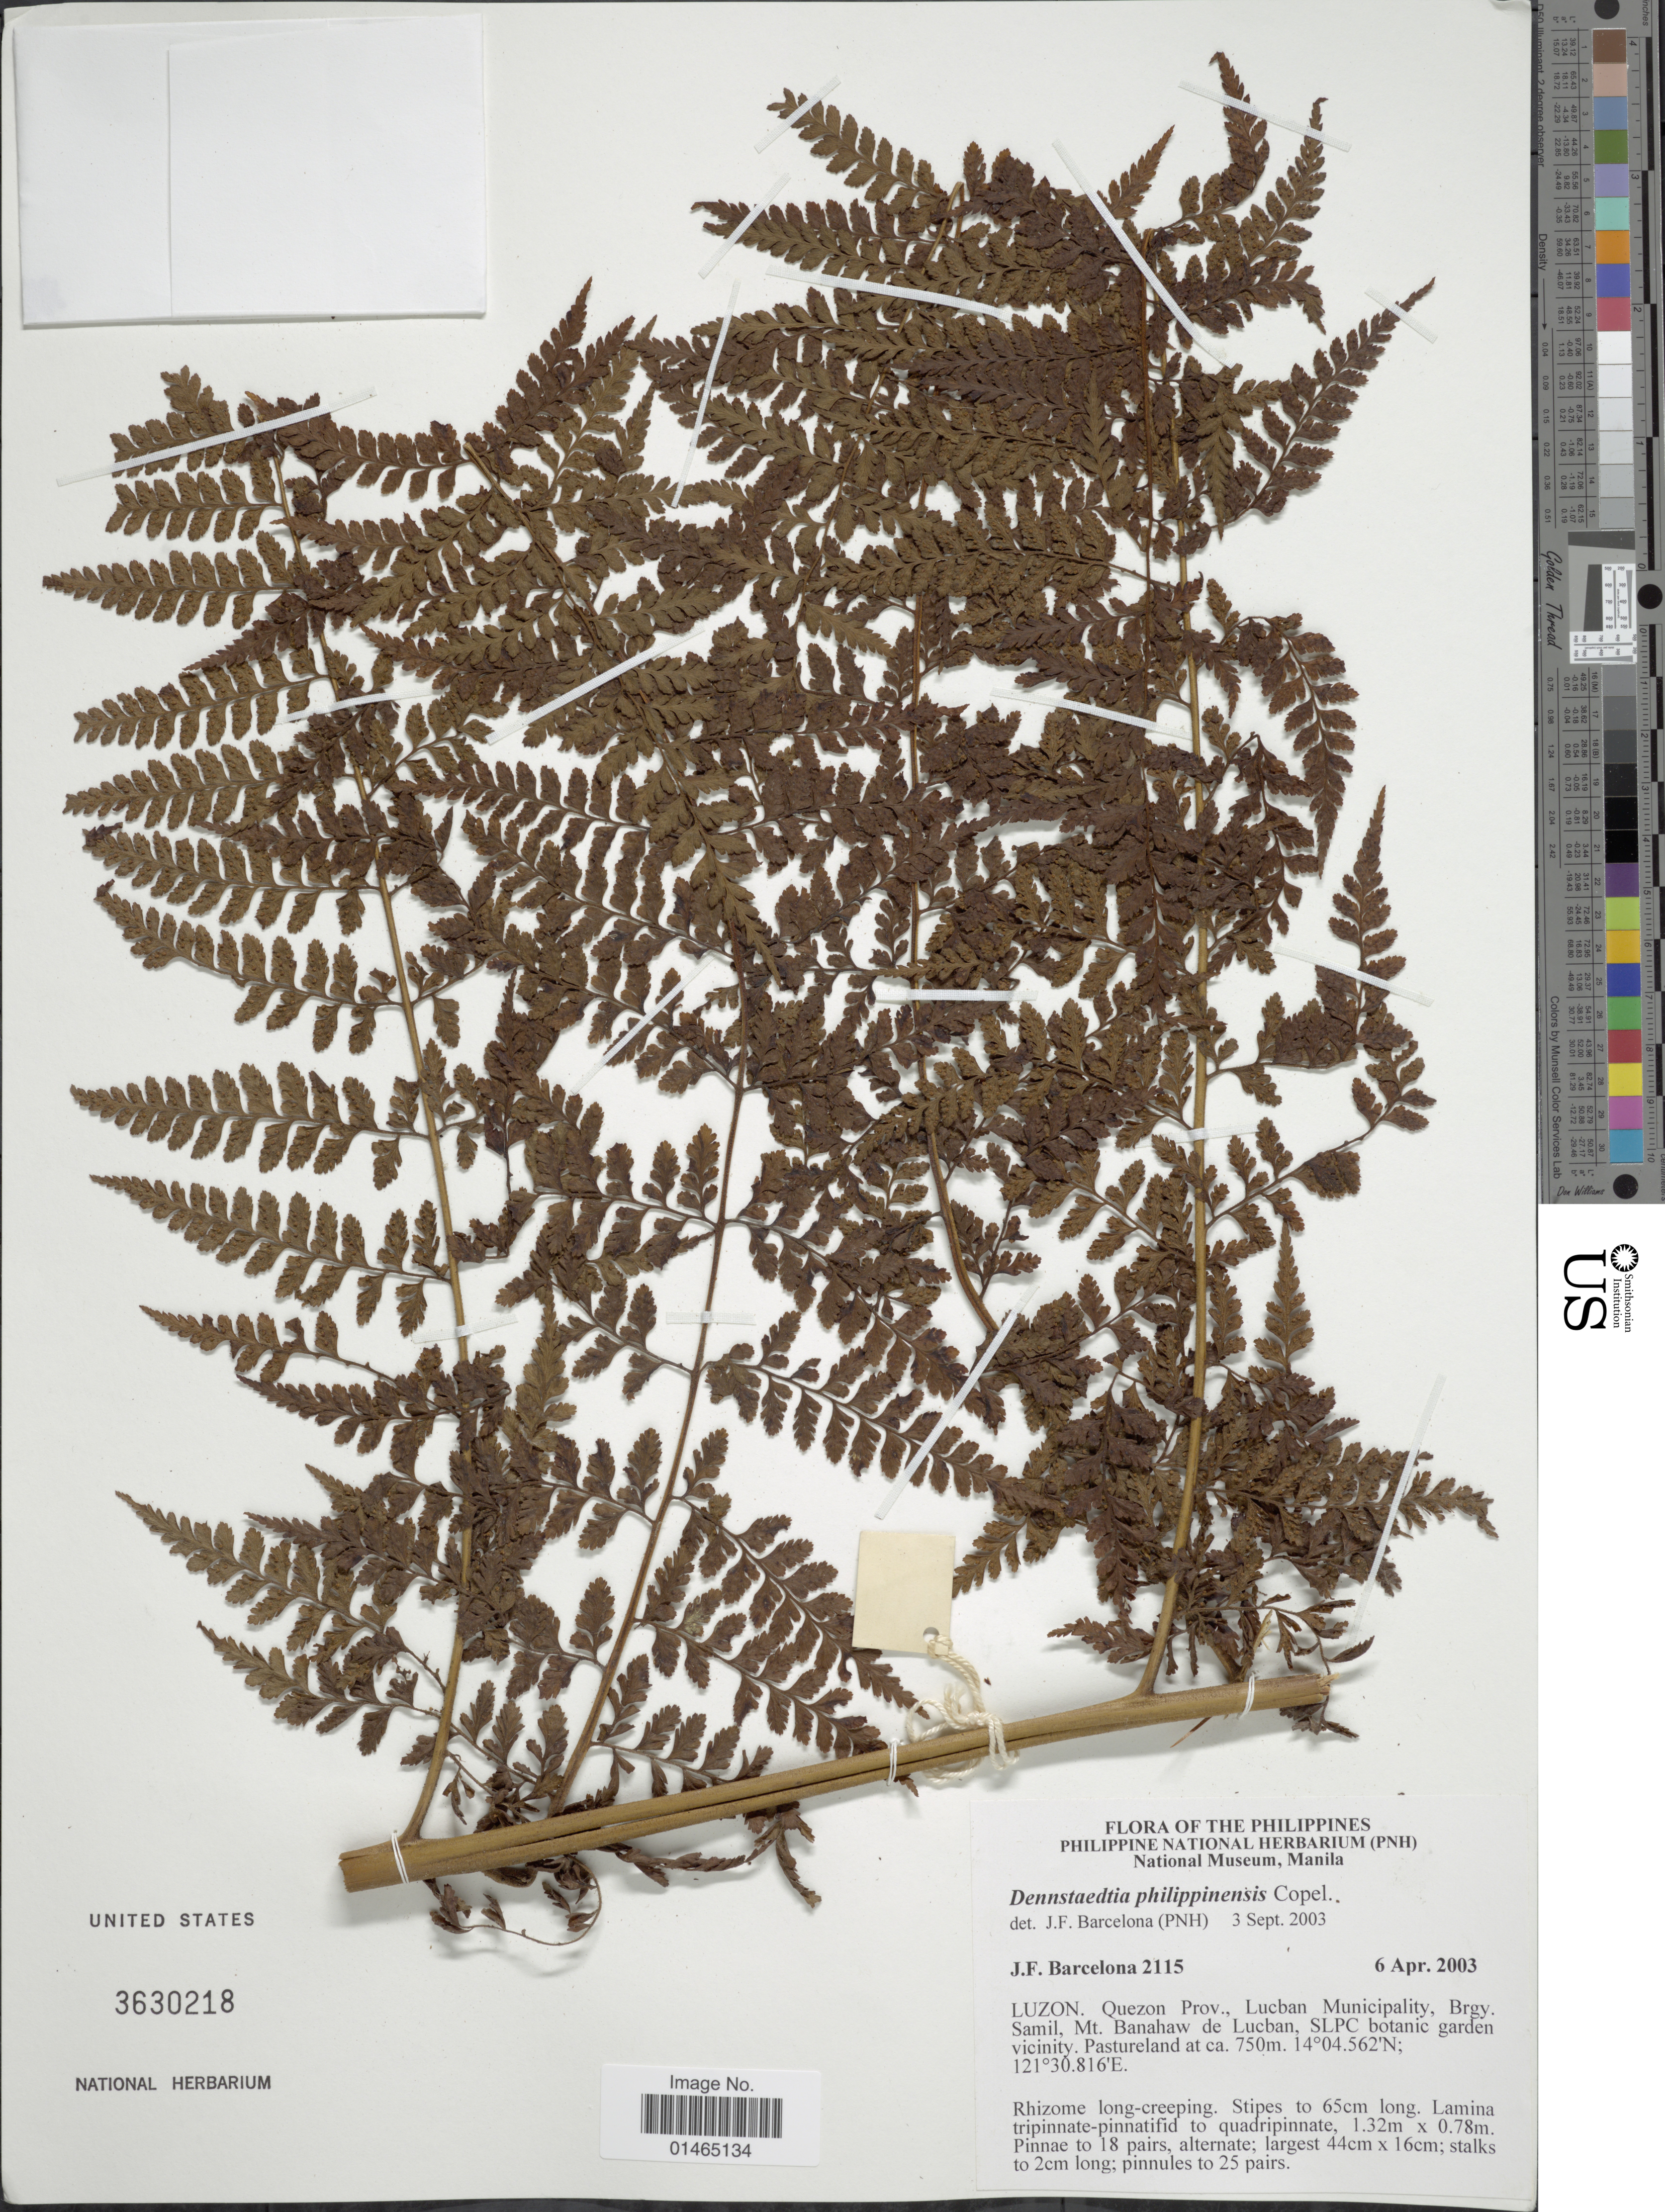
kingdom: Plantae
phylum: Tracheophyta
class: Polypodiopsida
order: Polypodiales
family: Dennstaedtiaceae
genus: Dennstaedtia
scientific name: Dennstaedtia philippensis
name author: Copel. in Elmer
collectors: J. F. Barcelona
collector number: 2115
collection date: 2003-04-06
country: Philippines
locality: Luzon. Quezon Prov., Lucban Municipality, Brgy. Samil, Mt. Banahaw de Lucban, SLPC botanic garden vicinity.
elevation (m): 750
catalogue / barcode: US 3630218